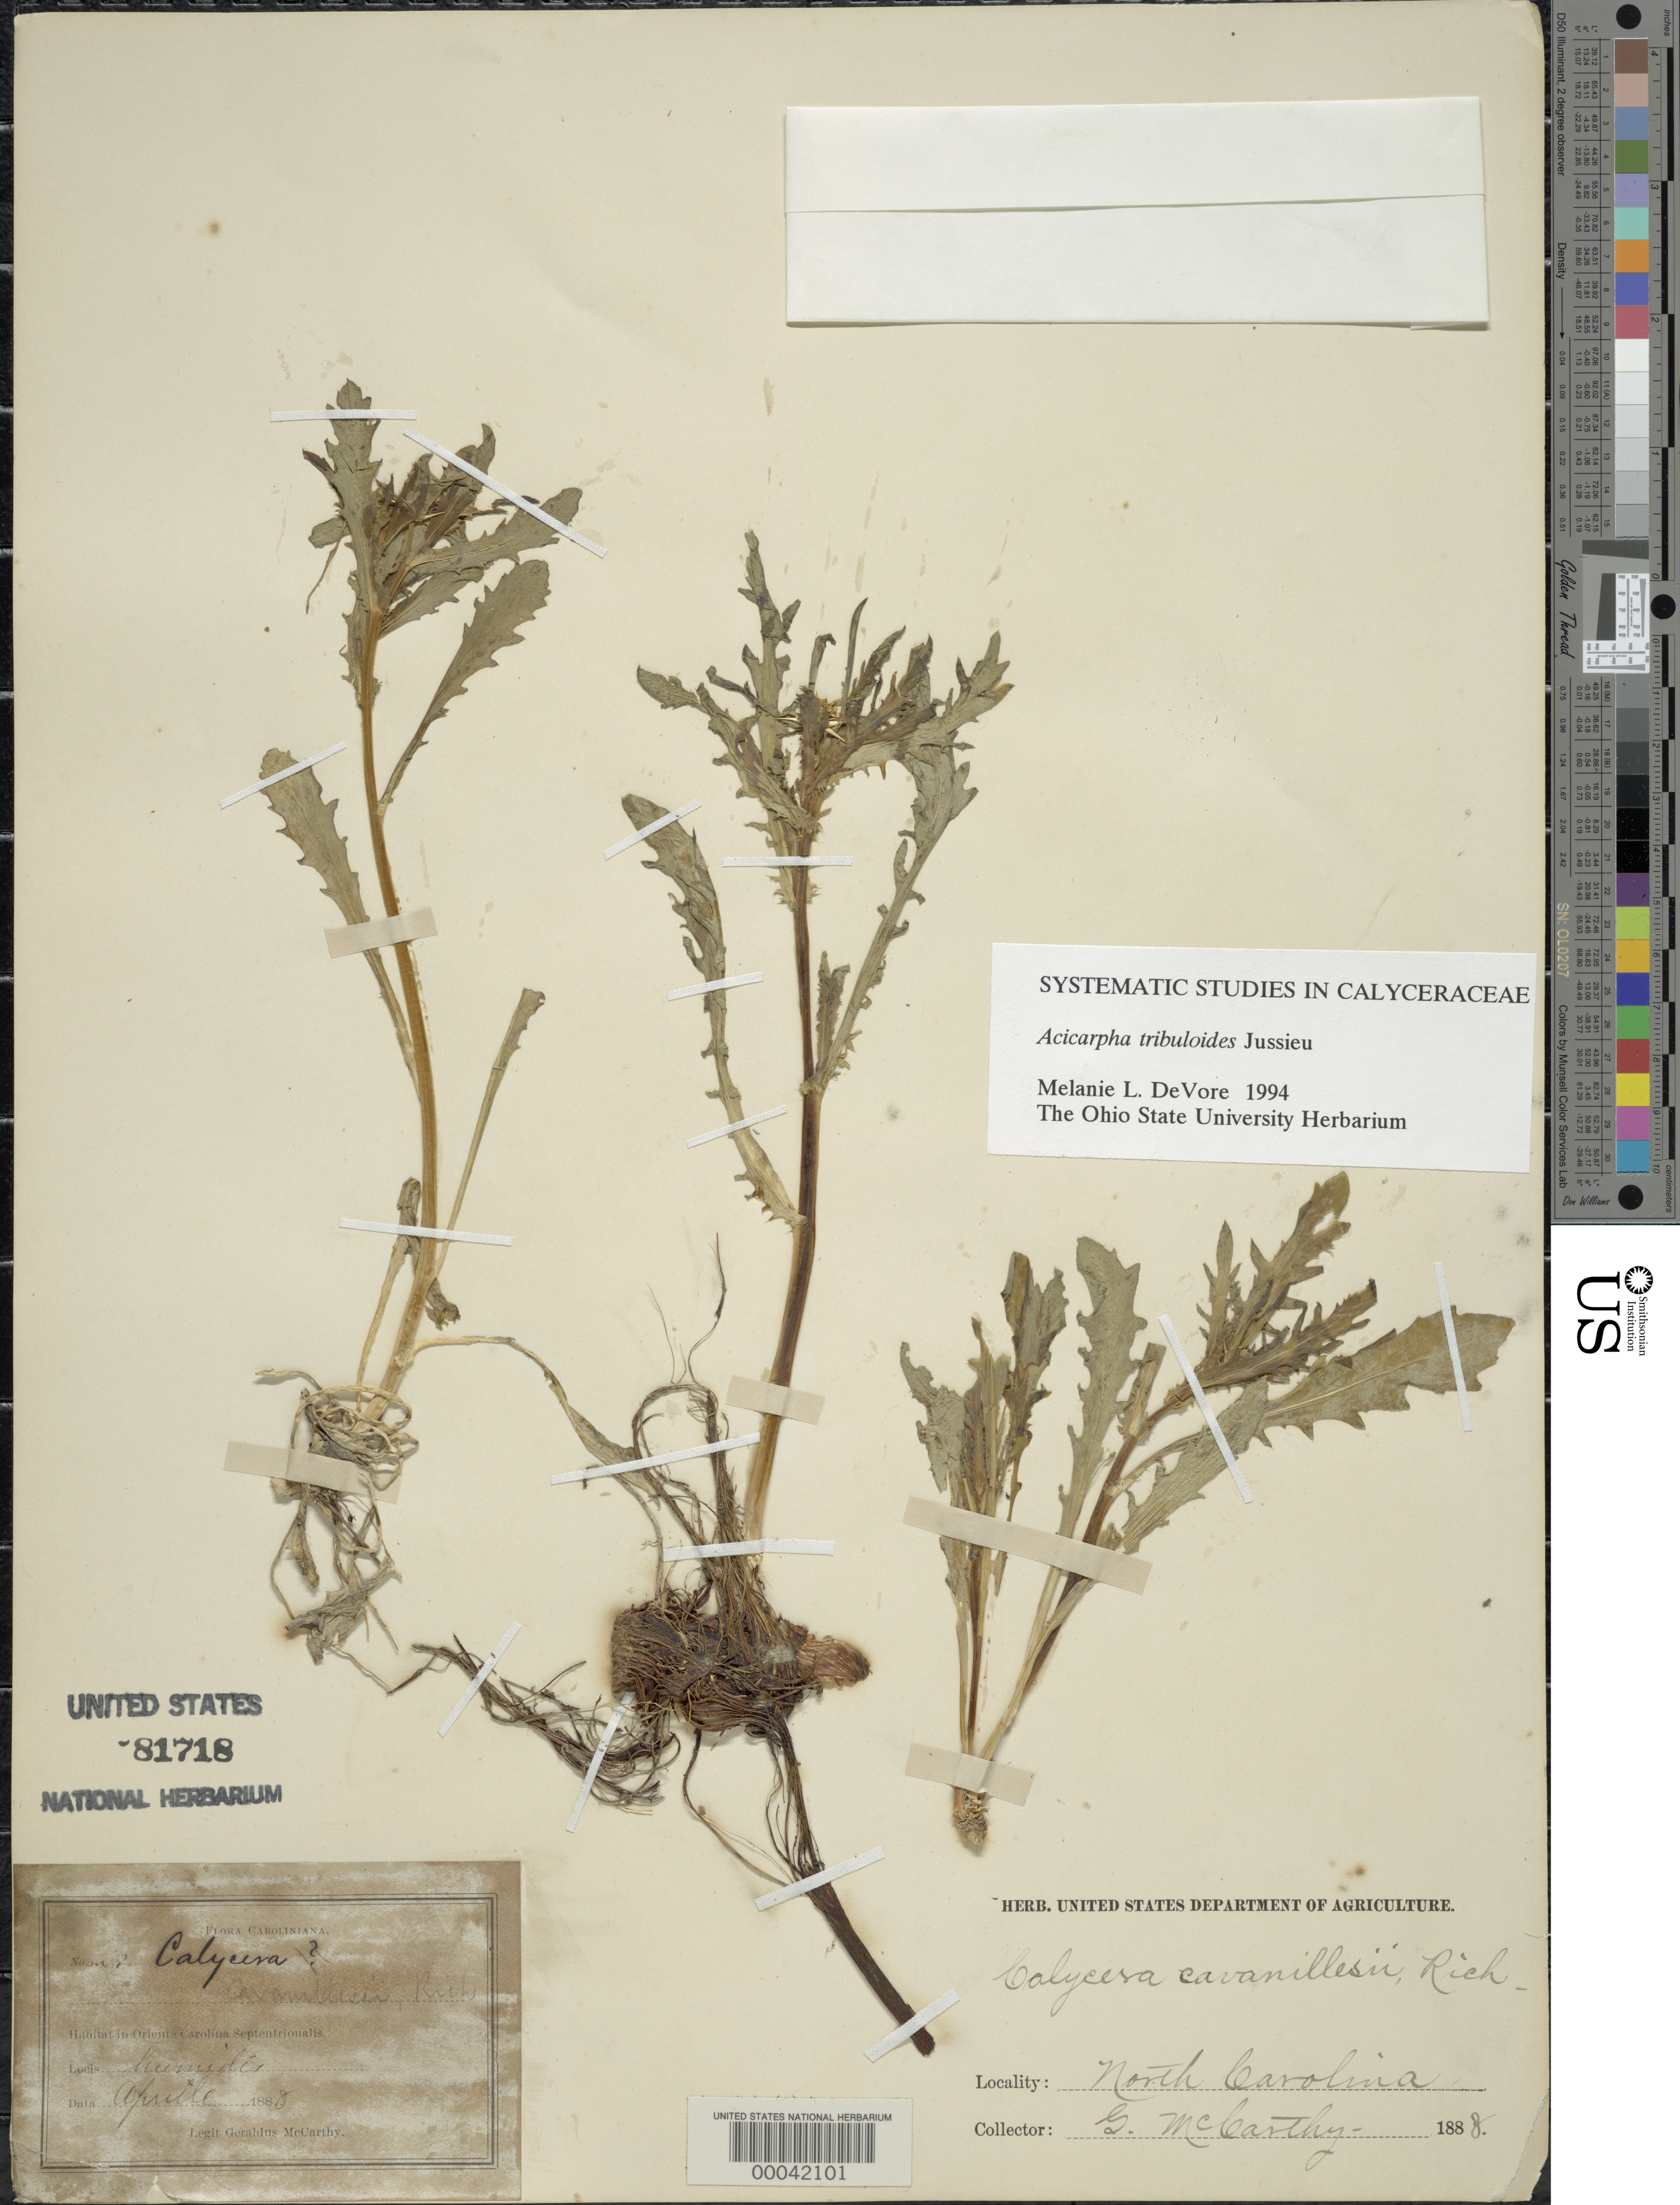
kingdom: Plantae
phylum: Tracheophyta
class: Magnoliopsida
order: Asterales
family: Calyceraceae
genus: Acicarpha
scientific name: Acicarpha tribuloides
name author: Juss.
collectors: G. McCarthy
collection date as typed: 1888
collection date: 1888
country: United States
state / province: North Carolina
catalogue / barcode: US 81718